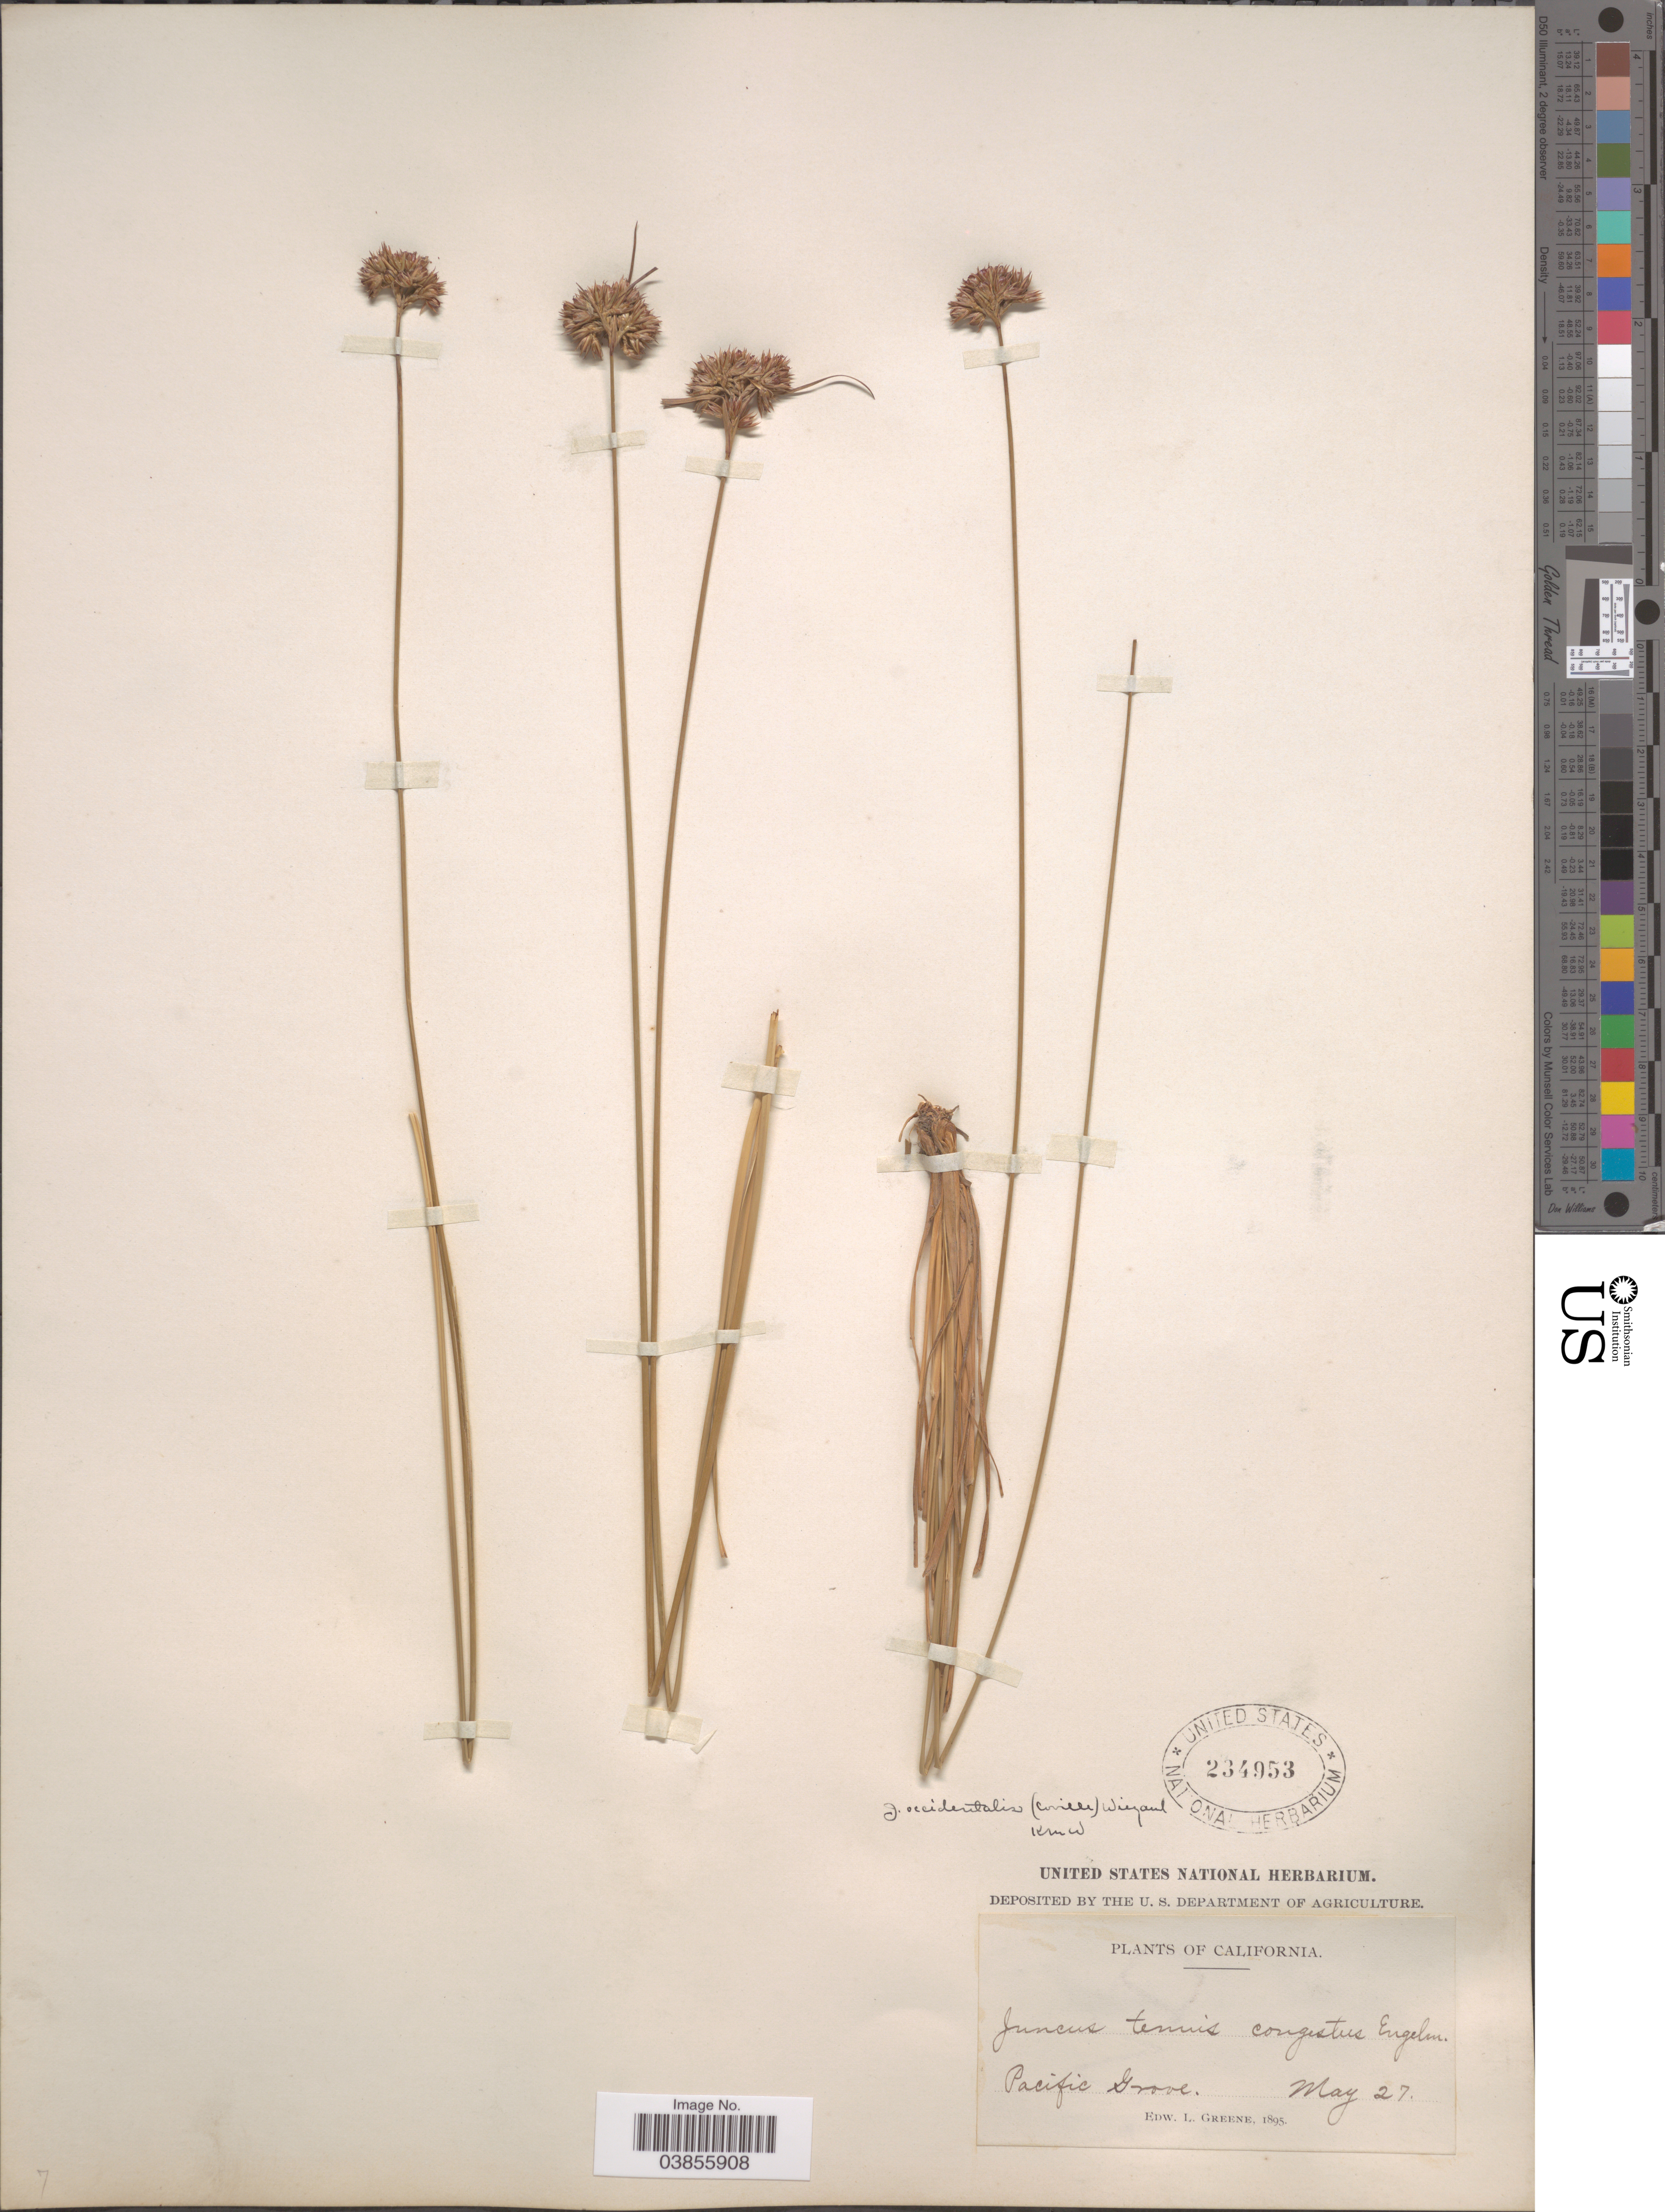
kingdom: Plantae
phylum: Tracheophyta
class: Liliopsida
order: Poales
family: Juncaceae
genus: Juncus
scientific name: Juncus occidentalis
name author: (Coville) Wiegand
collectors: E. L. Greene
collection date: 1895-05-27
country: United States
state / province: California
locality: Pacific Grove.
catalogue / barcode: US 234953